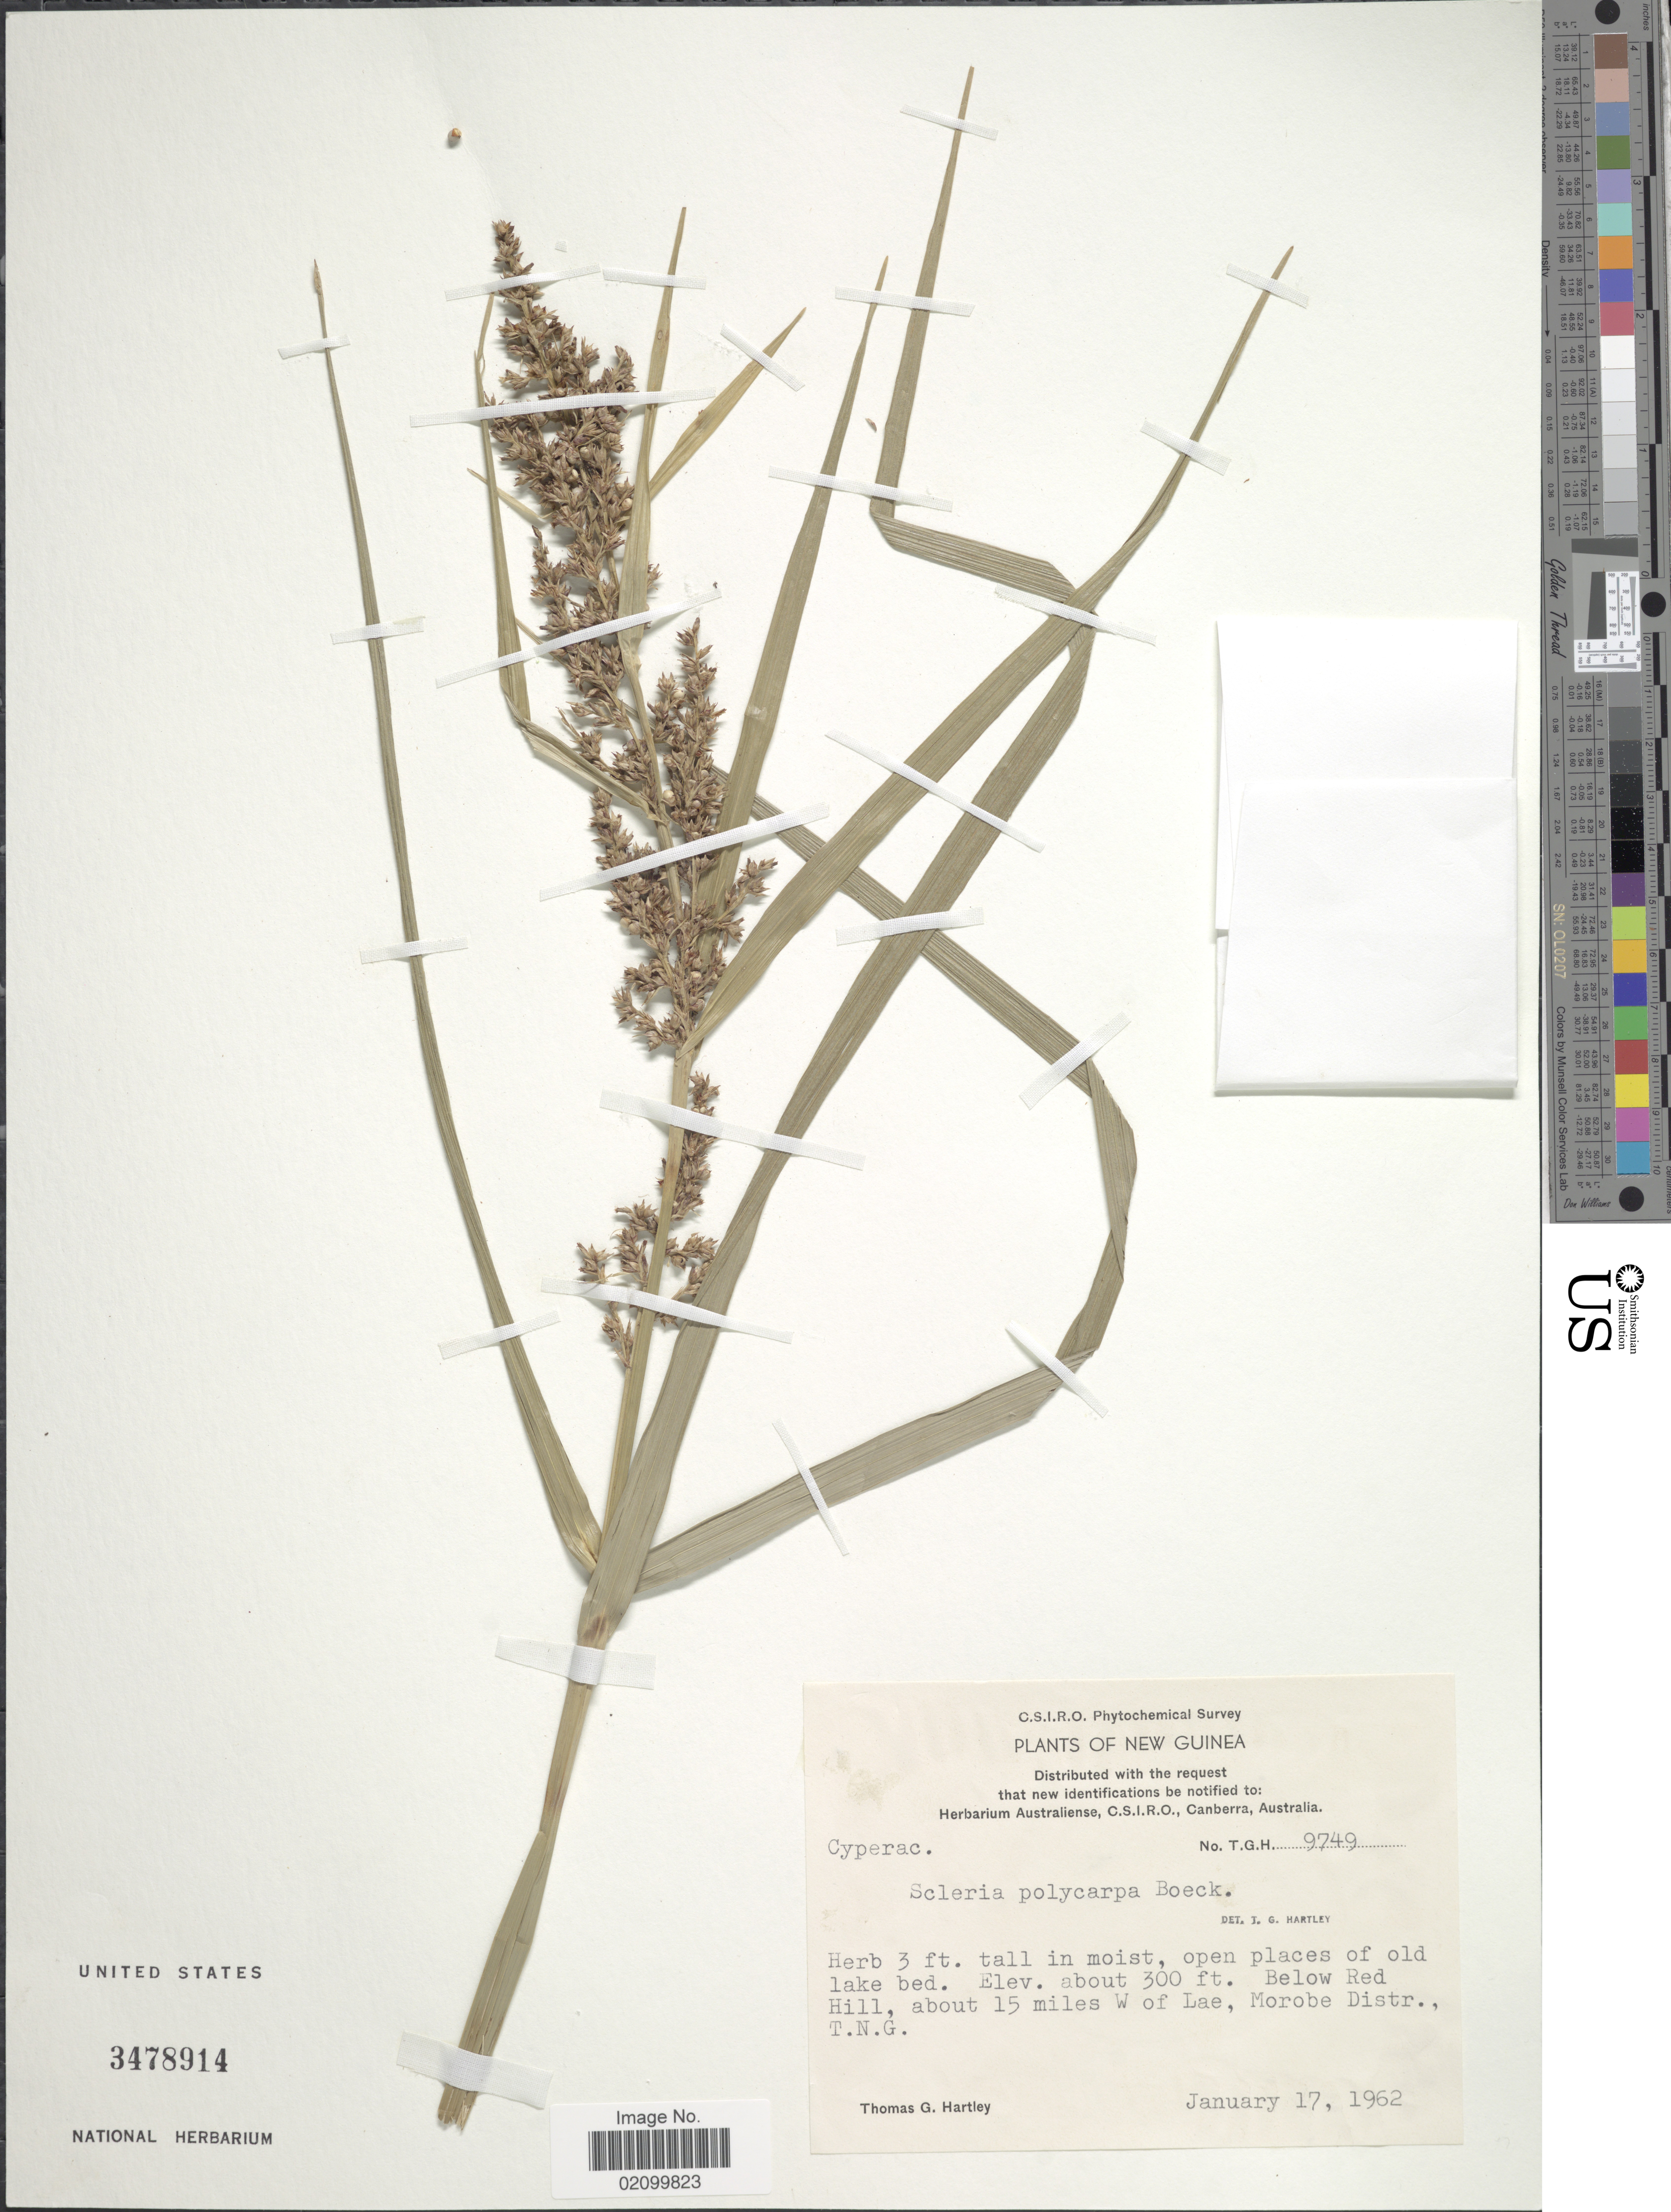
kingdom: Plantae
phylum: Tracheophyta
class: Liliopsida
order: Poales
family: Cyperaceae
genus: Scleria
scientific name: Scleria polycarpa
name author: Boeckeler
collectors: T. G. Hartley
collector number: T.G.H.9749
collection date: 1962-01-17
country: Papua New Guinea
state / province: Morobe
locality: New Guinea. Below Red Hill, about 15 miles W of Lae, Morobe Distr., T.N.G.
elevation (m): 91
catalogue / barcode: US 3478914